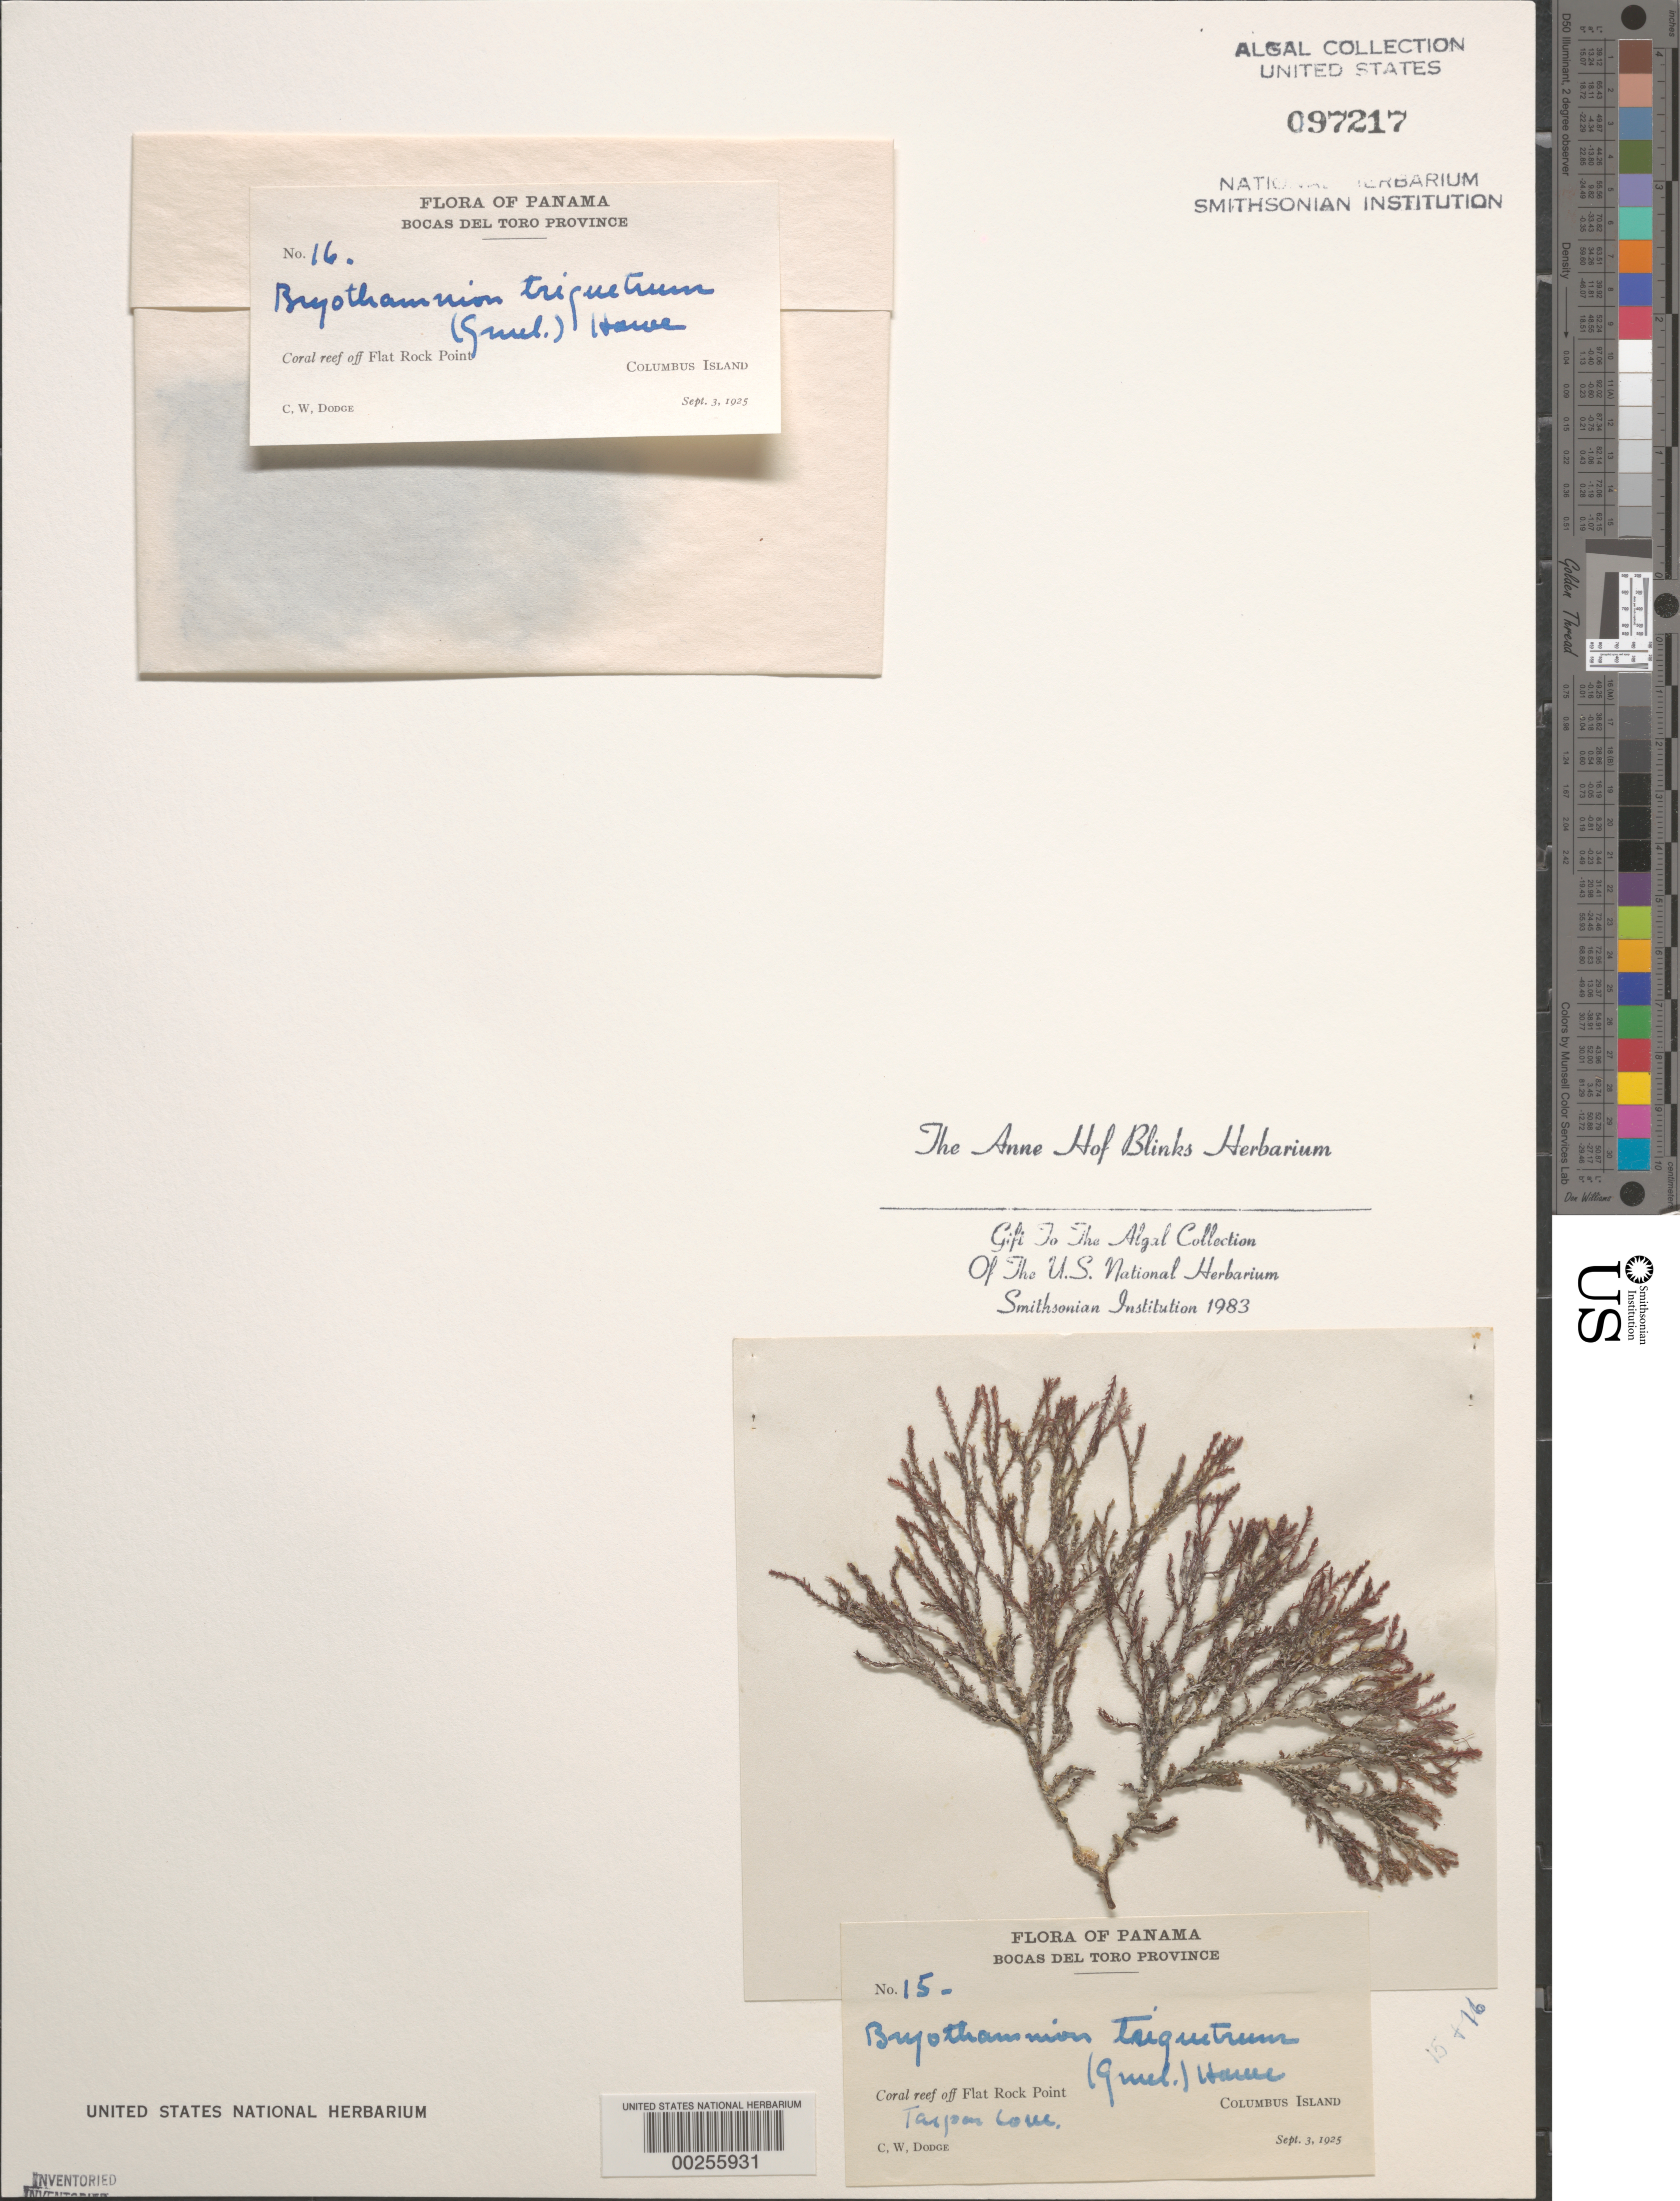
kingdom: Plantae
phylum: Rhodophyta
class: Florideophyceae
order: Ceramiales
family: Rhodomelaceae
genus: Alsidium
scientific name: Alsidium triquetrum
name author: (S.G. Gmel.) Trevis.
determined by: Algae name updating Project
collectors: C. Dodge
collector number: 15 & 16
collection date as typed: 03 Sep 1925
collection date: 1925-09-03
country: Panama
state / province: Bocas del Toro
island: Columbus Island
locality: Coral reef off Flat Rock Point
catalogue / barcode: US 97217